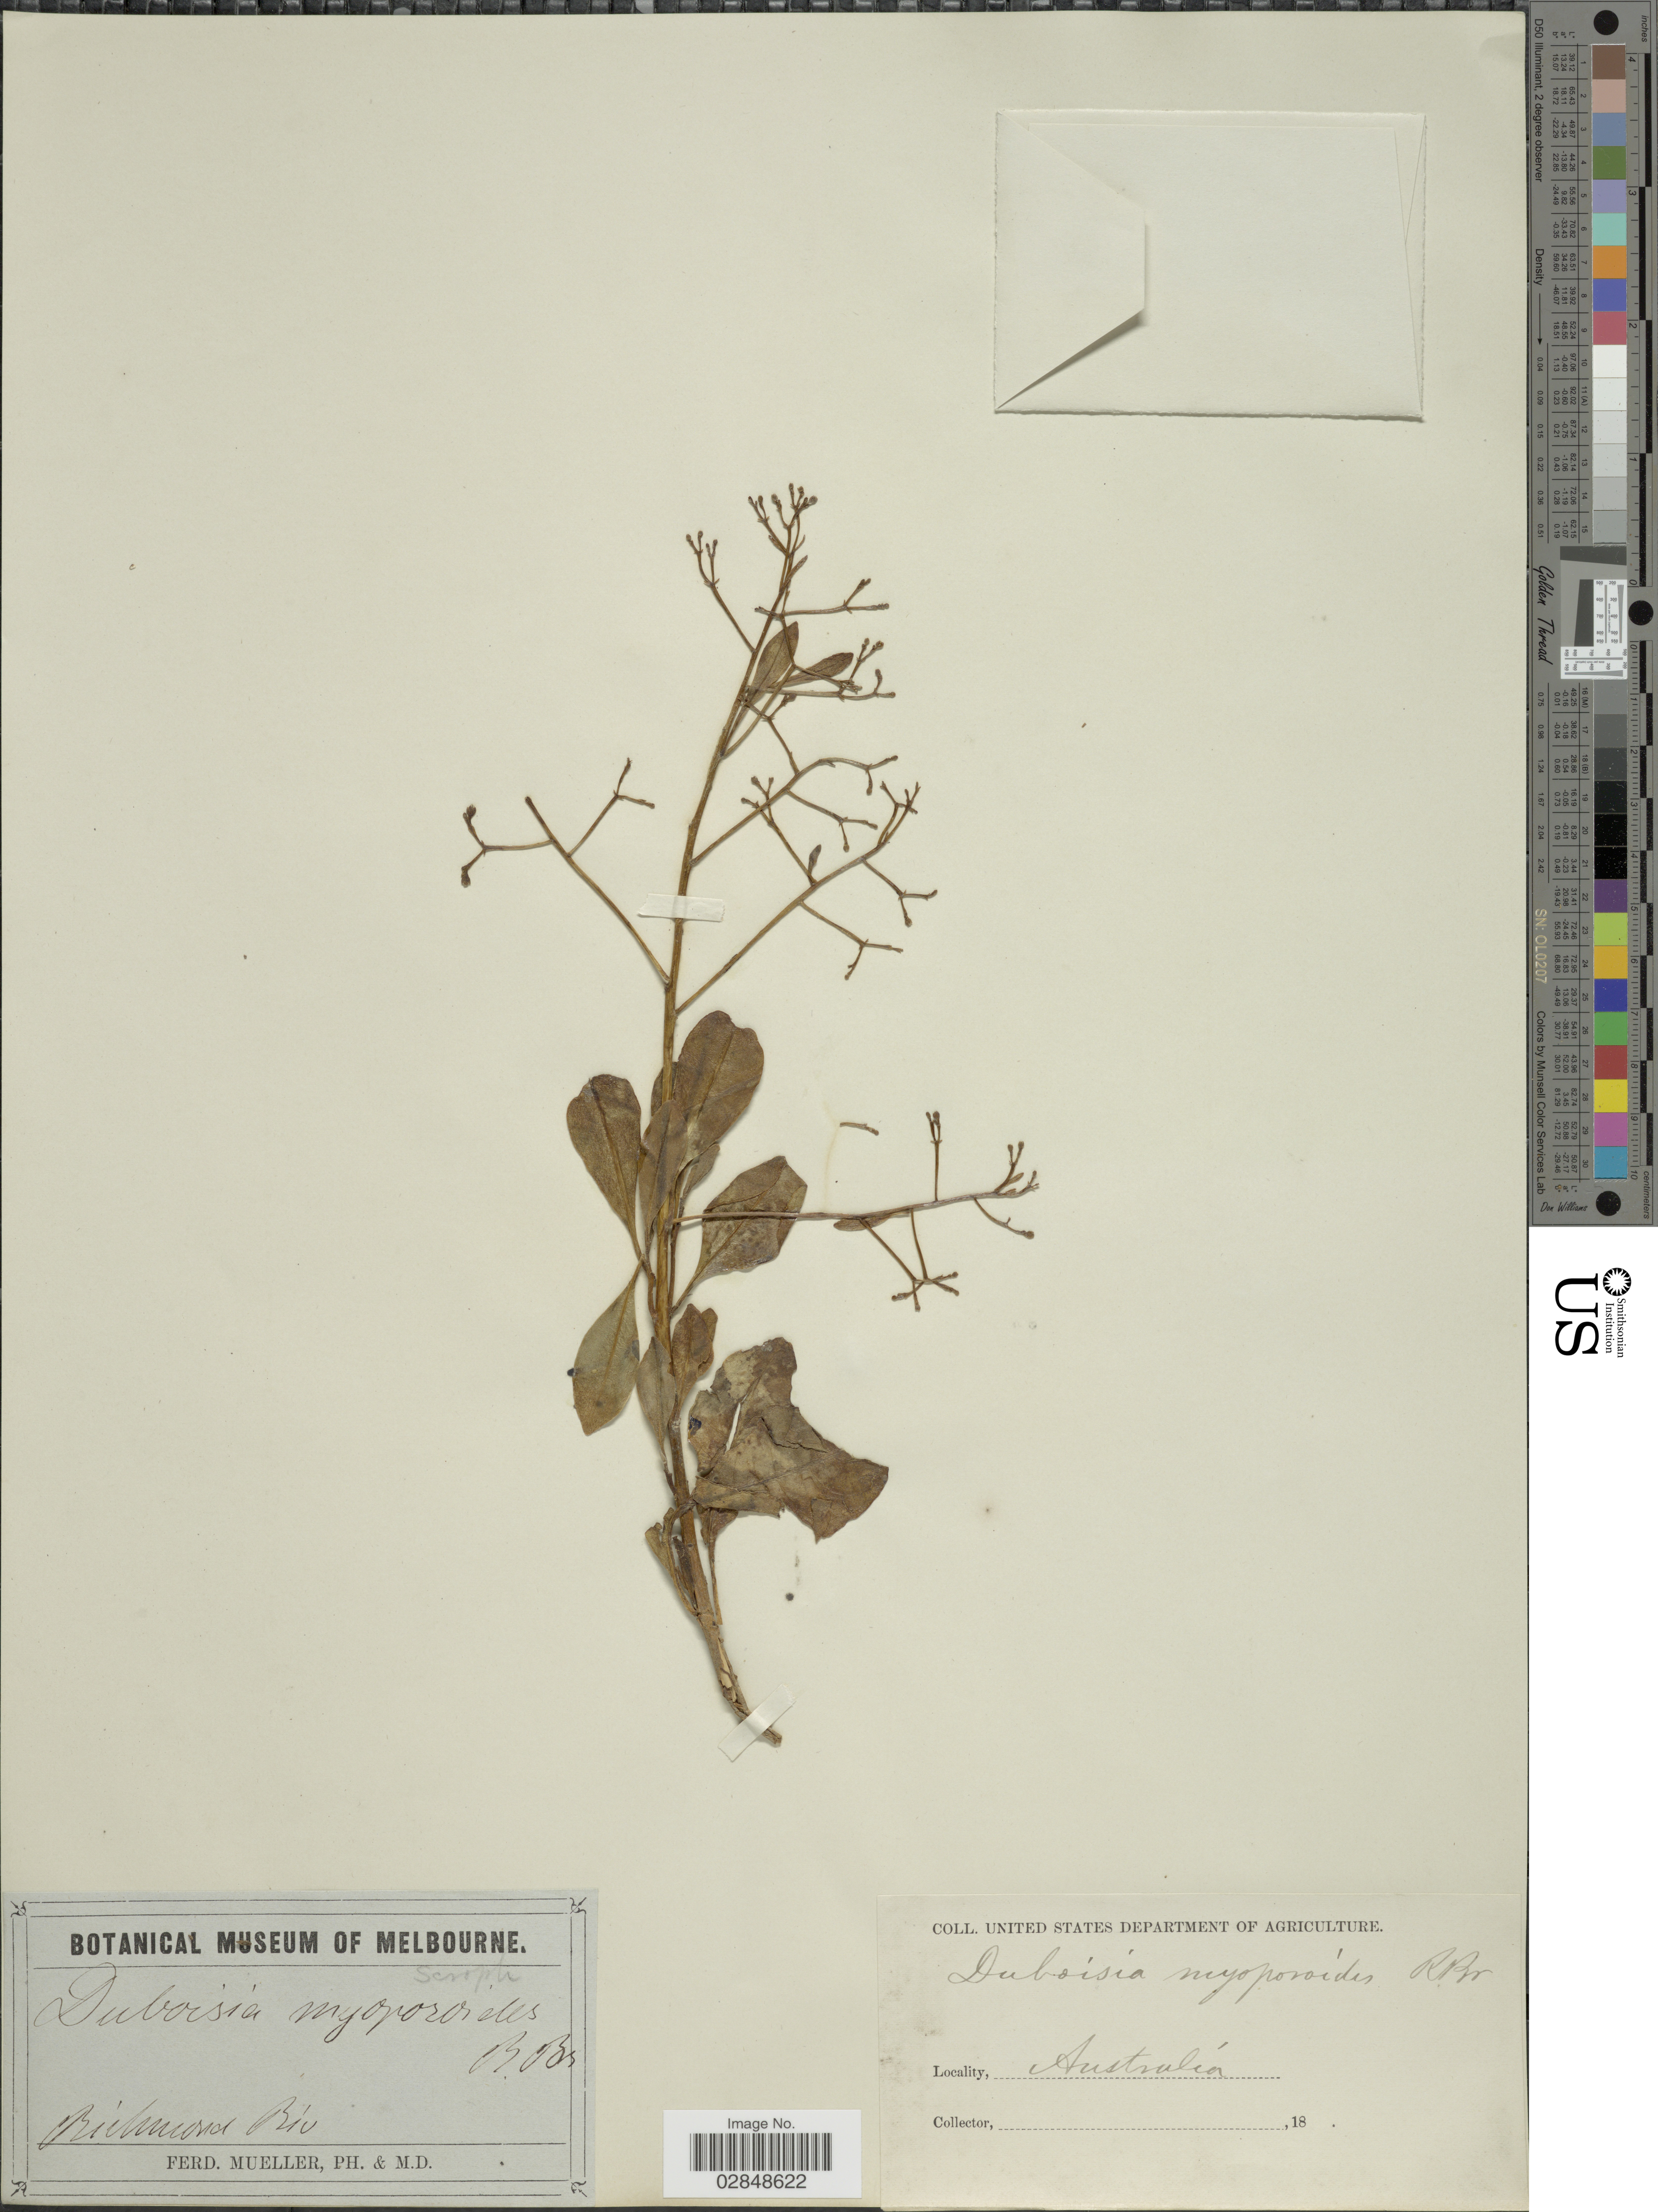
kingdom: Plantae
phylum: Tracheophyta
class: Magnoliopsida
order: Solanales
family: Solanaceae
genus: Duboisia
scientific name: Duboisia myoporoides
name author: R. Br.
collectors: F. Mueller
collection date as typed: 18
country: Australia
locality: Richmond Riv.